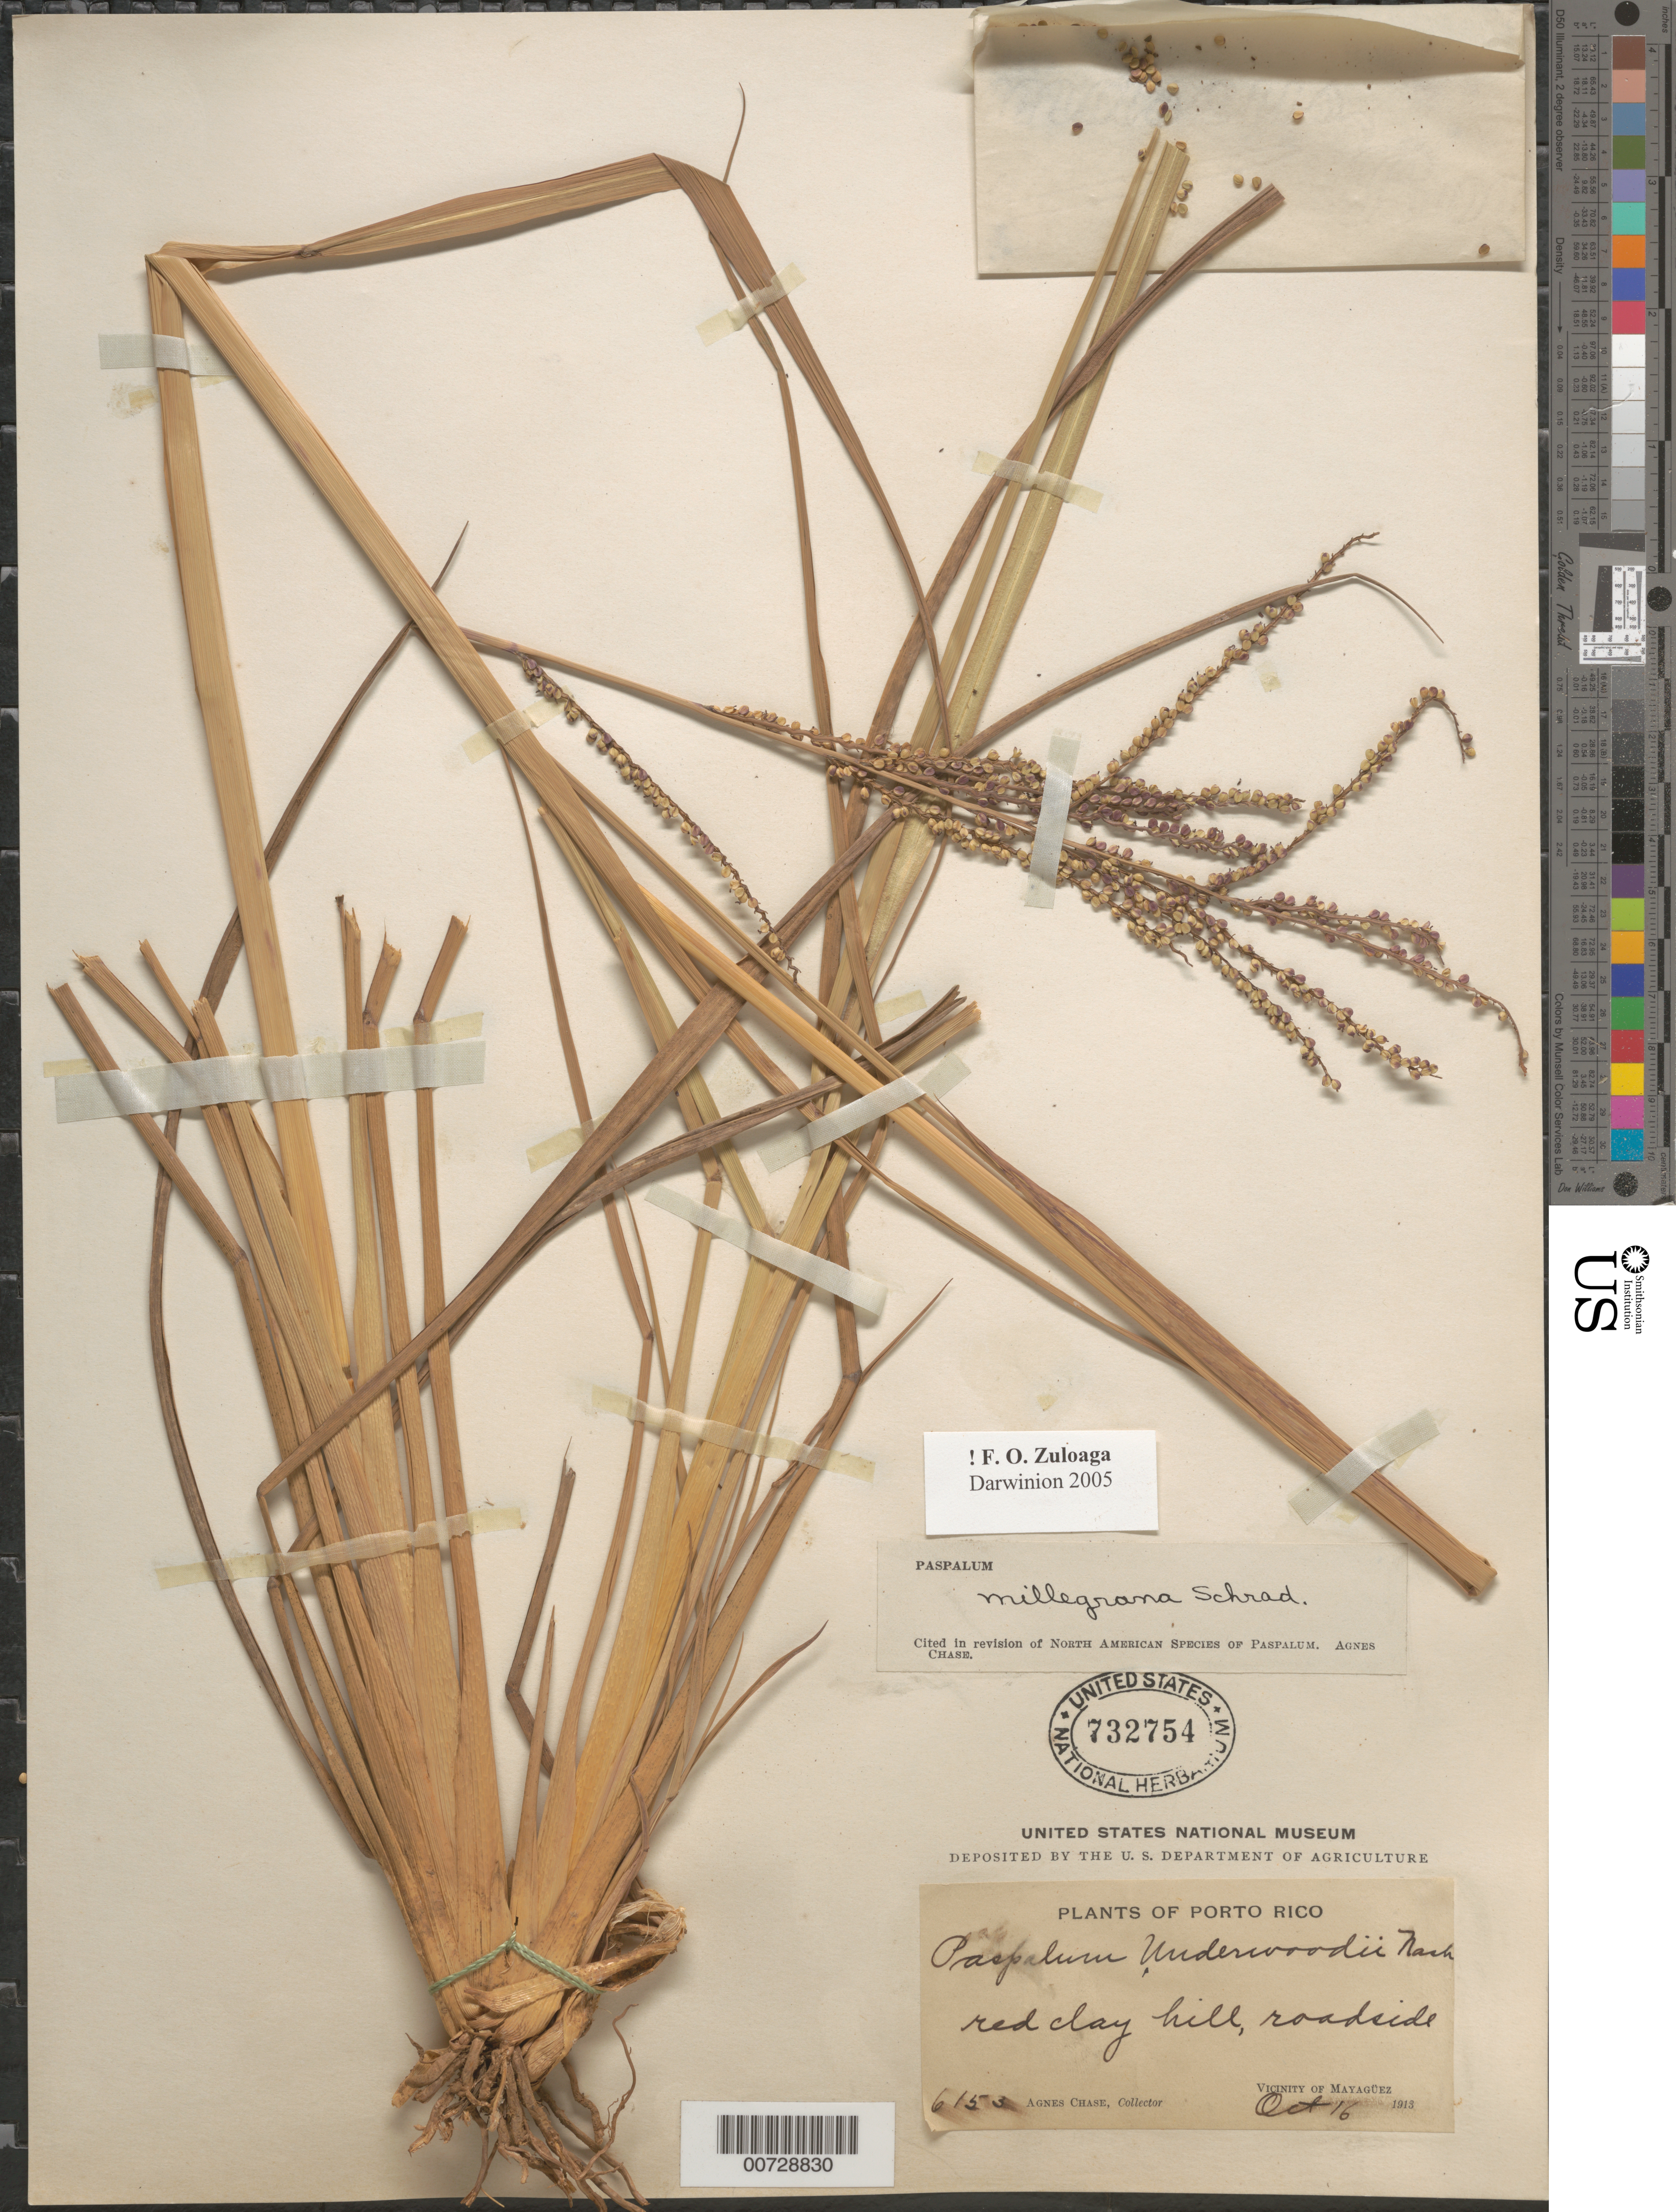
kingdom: Plantae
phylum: Tracheophyta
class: Liliopsida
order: Poales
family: Poaceae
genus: Paspalum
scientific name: Paspalum millegrana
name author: Schrad.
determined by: Chase, [M.] Agnes, (US)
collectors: A. Chase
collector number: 6153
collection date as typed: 16 Oct 1913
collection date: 1913-10-16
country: Puerto Rico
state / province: Mayagüez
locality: Mayaguez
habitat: Red clay hill, roadside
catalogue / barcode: US 732754